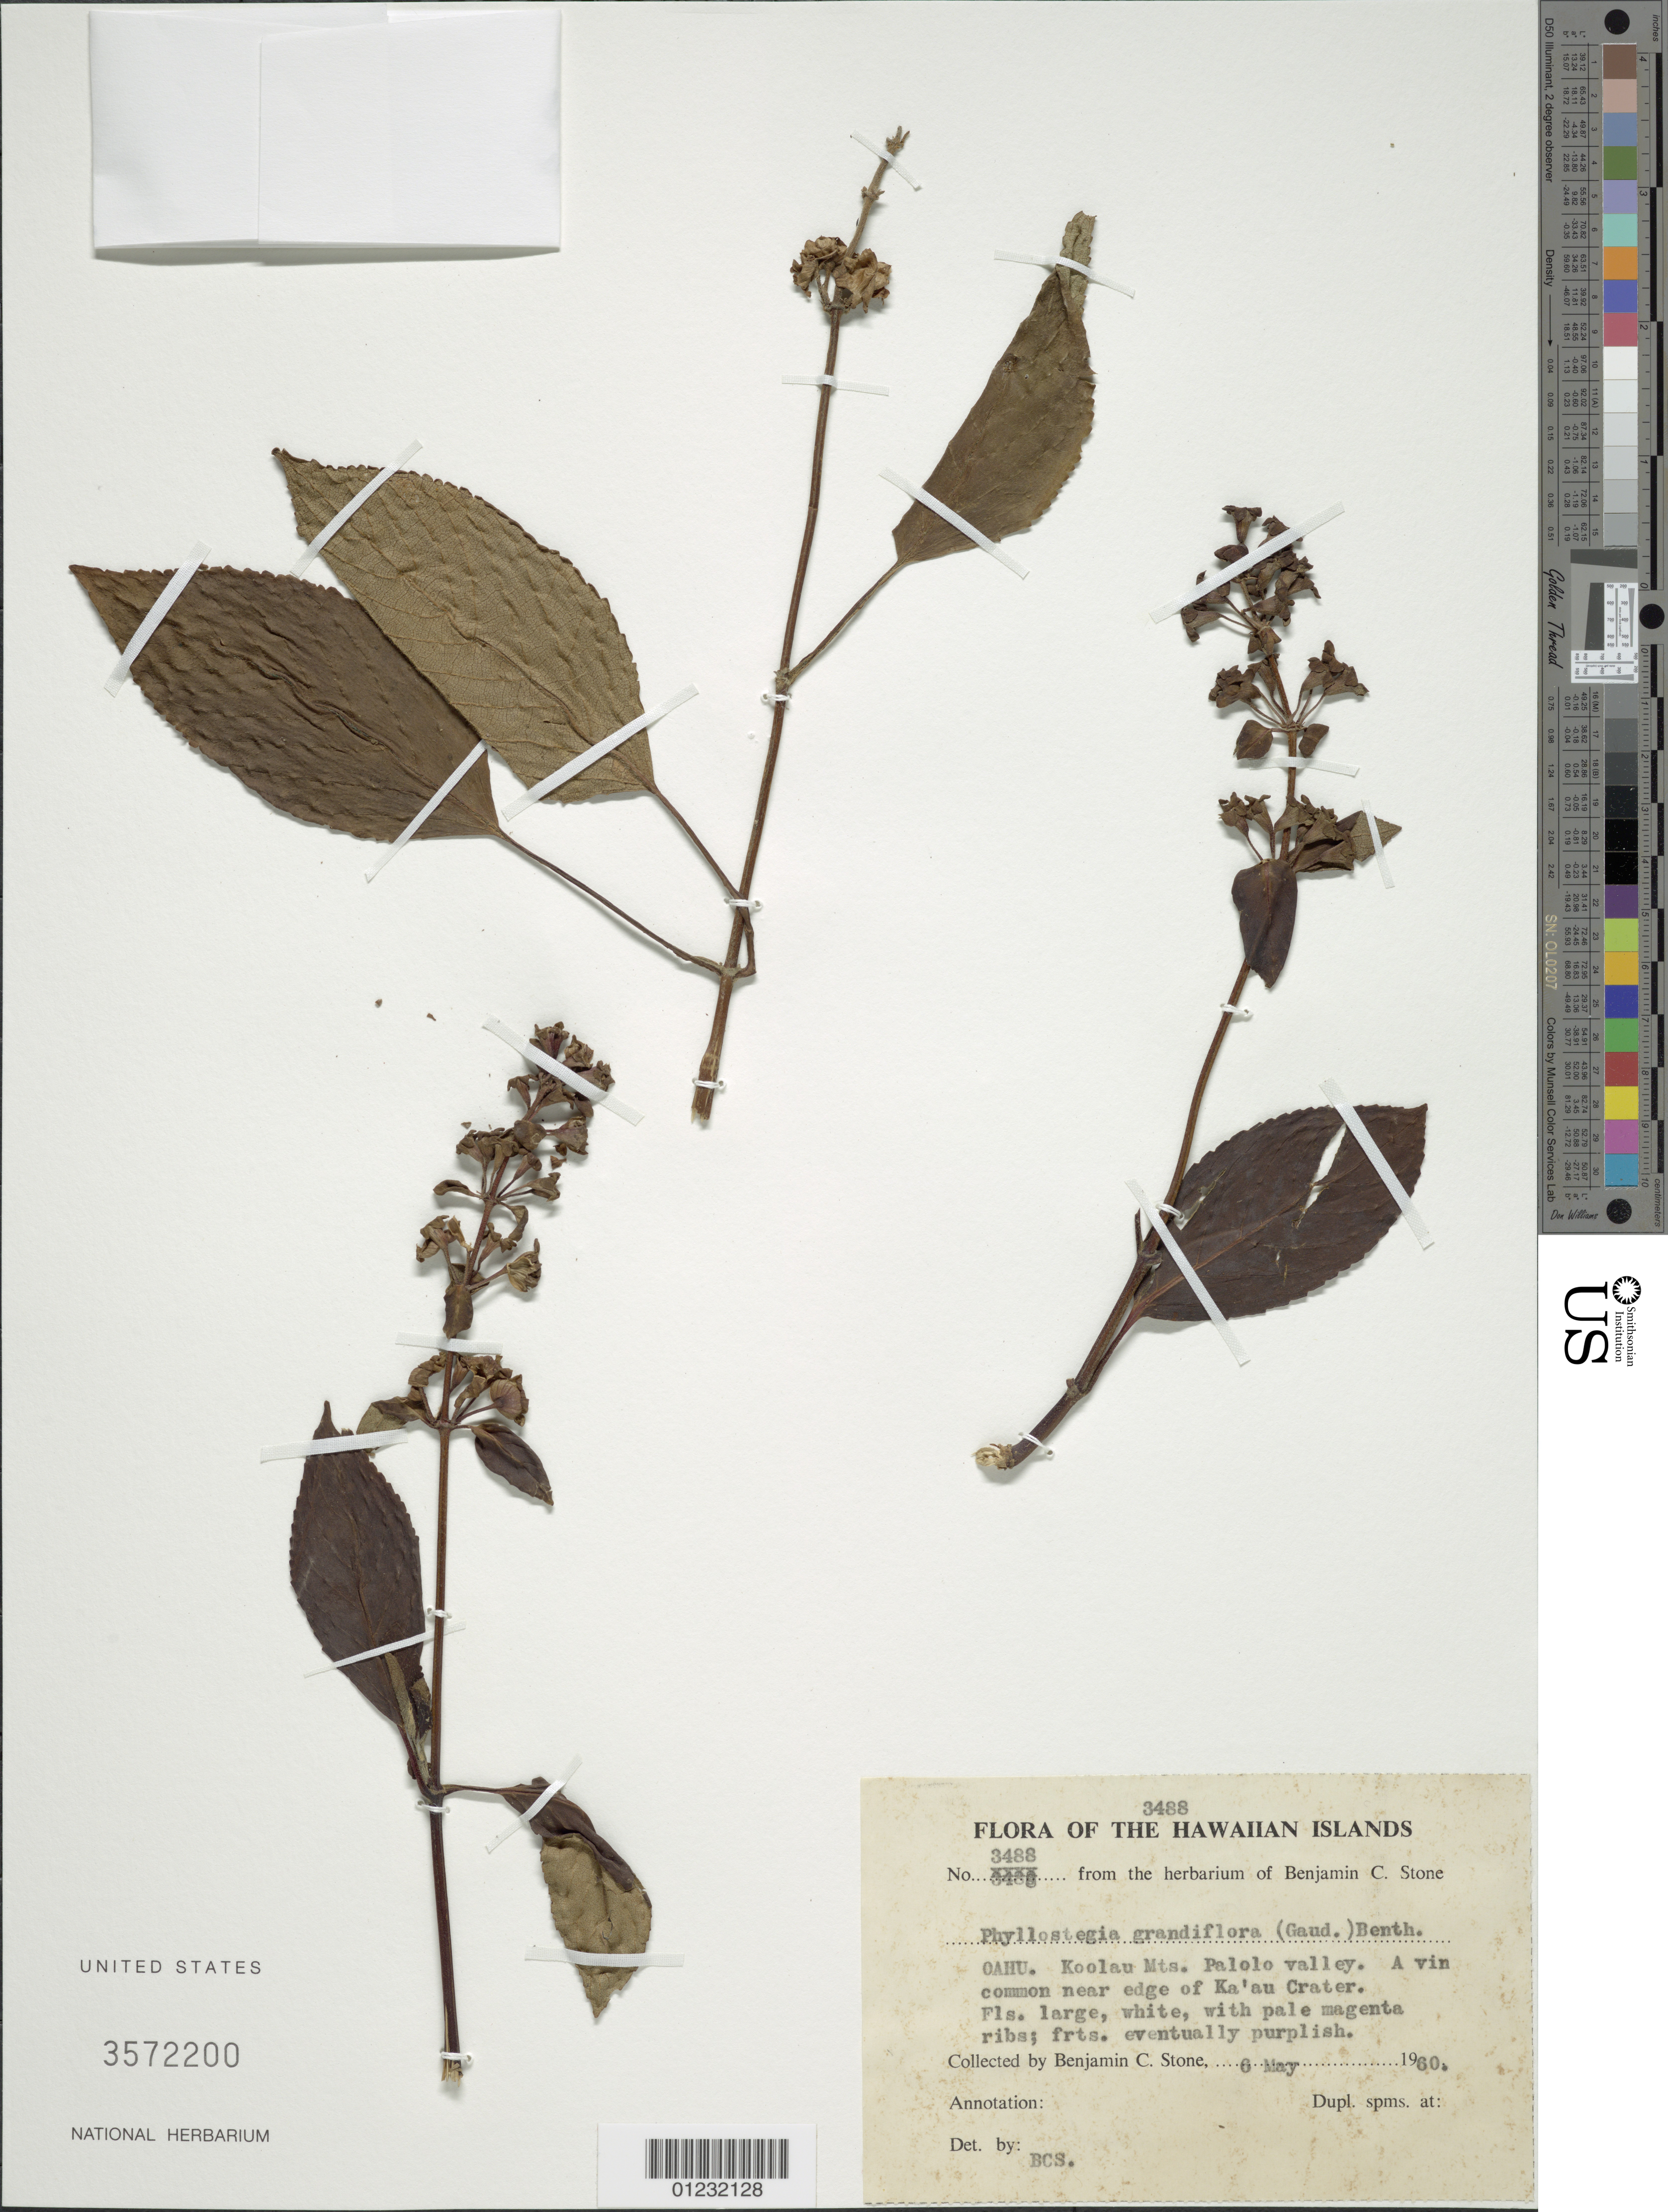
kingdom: Plantae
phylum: Tracheophyta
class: Magnoliopsida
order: Lamiales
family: Lamiaceae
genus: Phyllostegia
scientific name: Phyllostegia grandiflora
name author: (Gaudich.) Benth.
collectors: B. C. Stone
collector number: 3488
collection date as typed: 6 May 1960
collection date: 1960-05-06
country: United States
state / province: Hawaii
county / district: Honolulu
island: Oahu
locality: Koolau Mts., Palolo Valley.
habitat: Near edge of Ka'au crater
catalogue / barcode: US 3572200